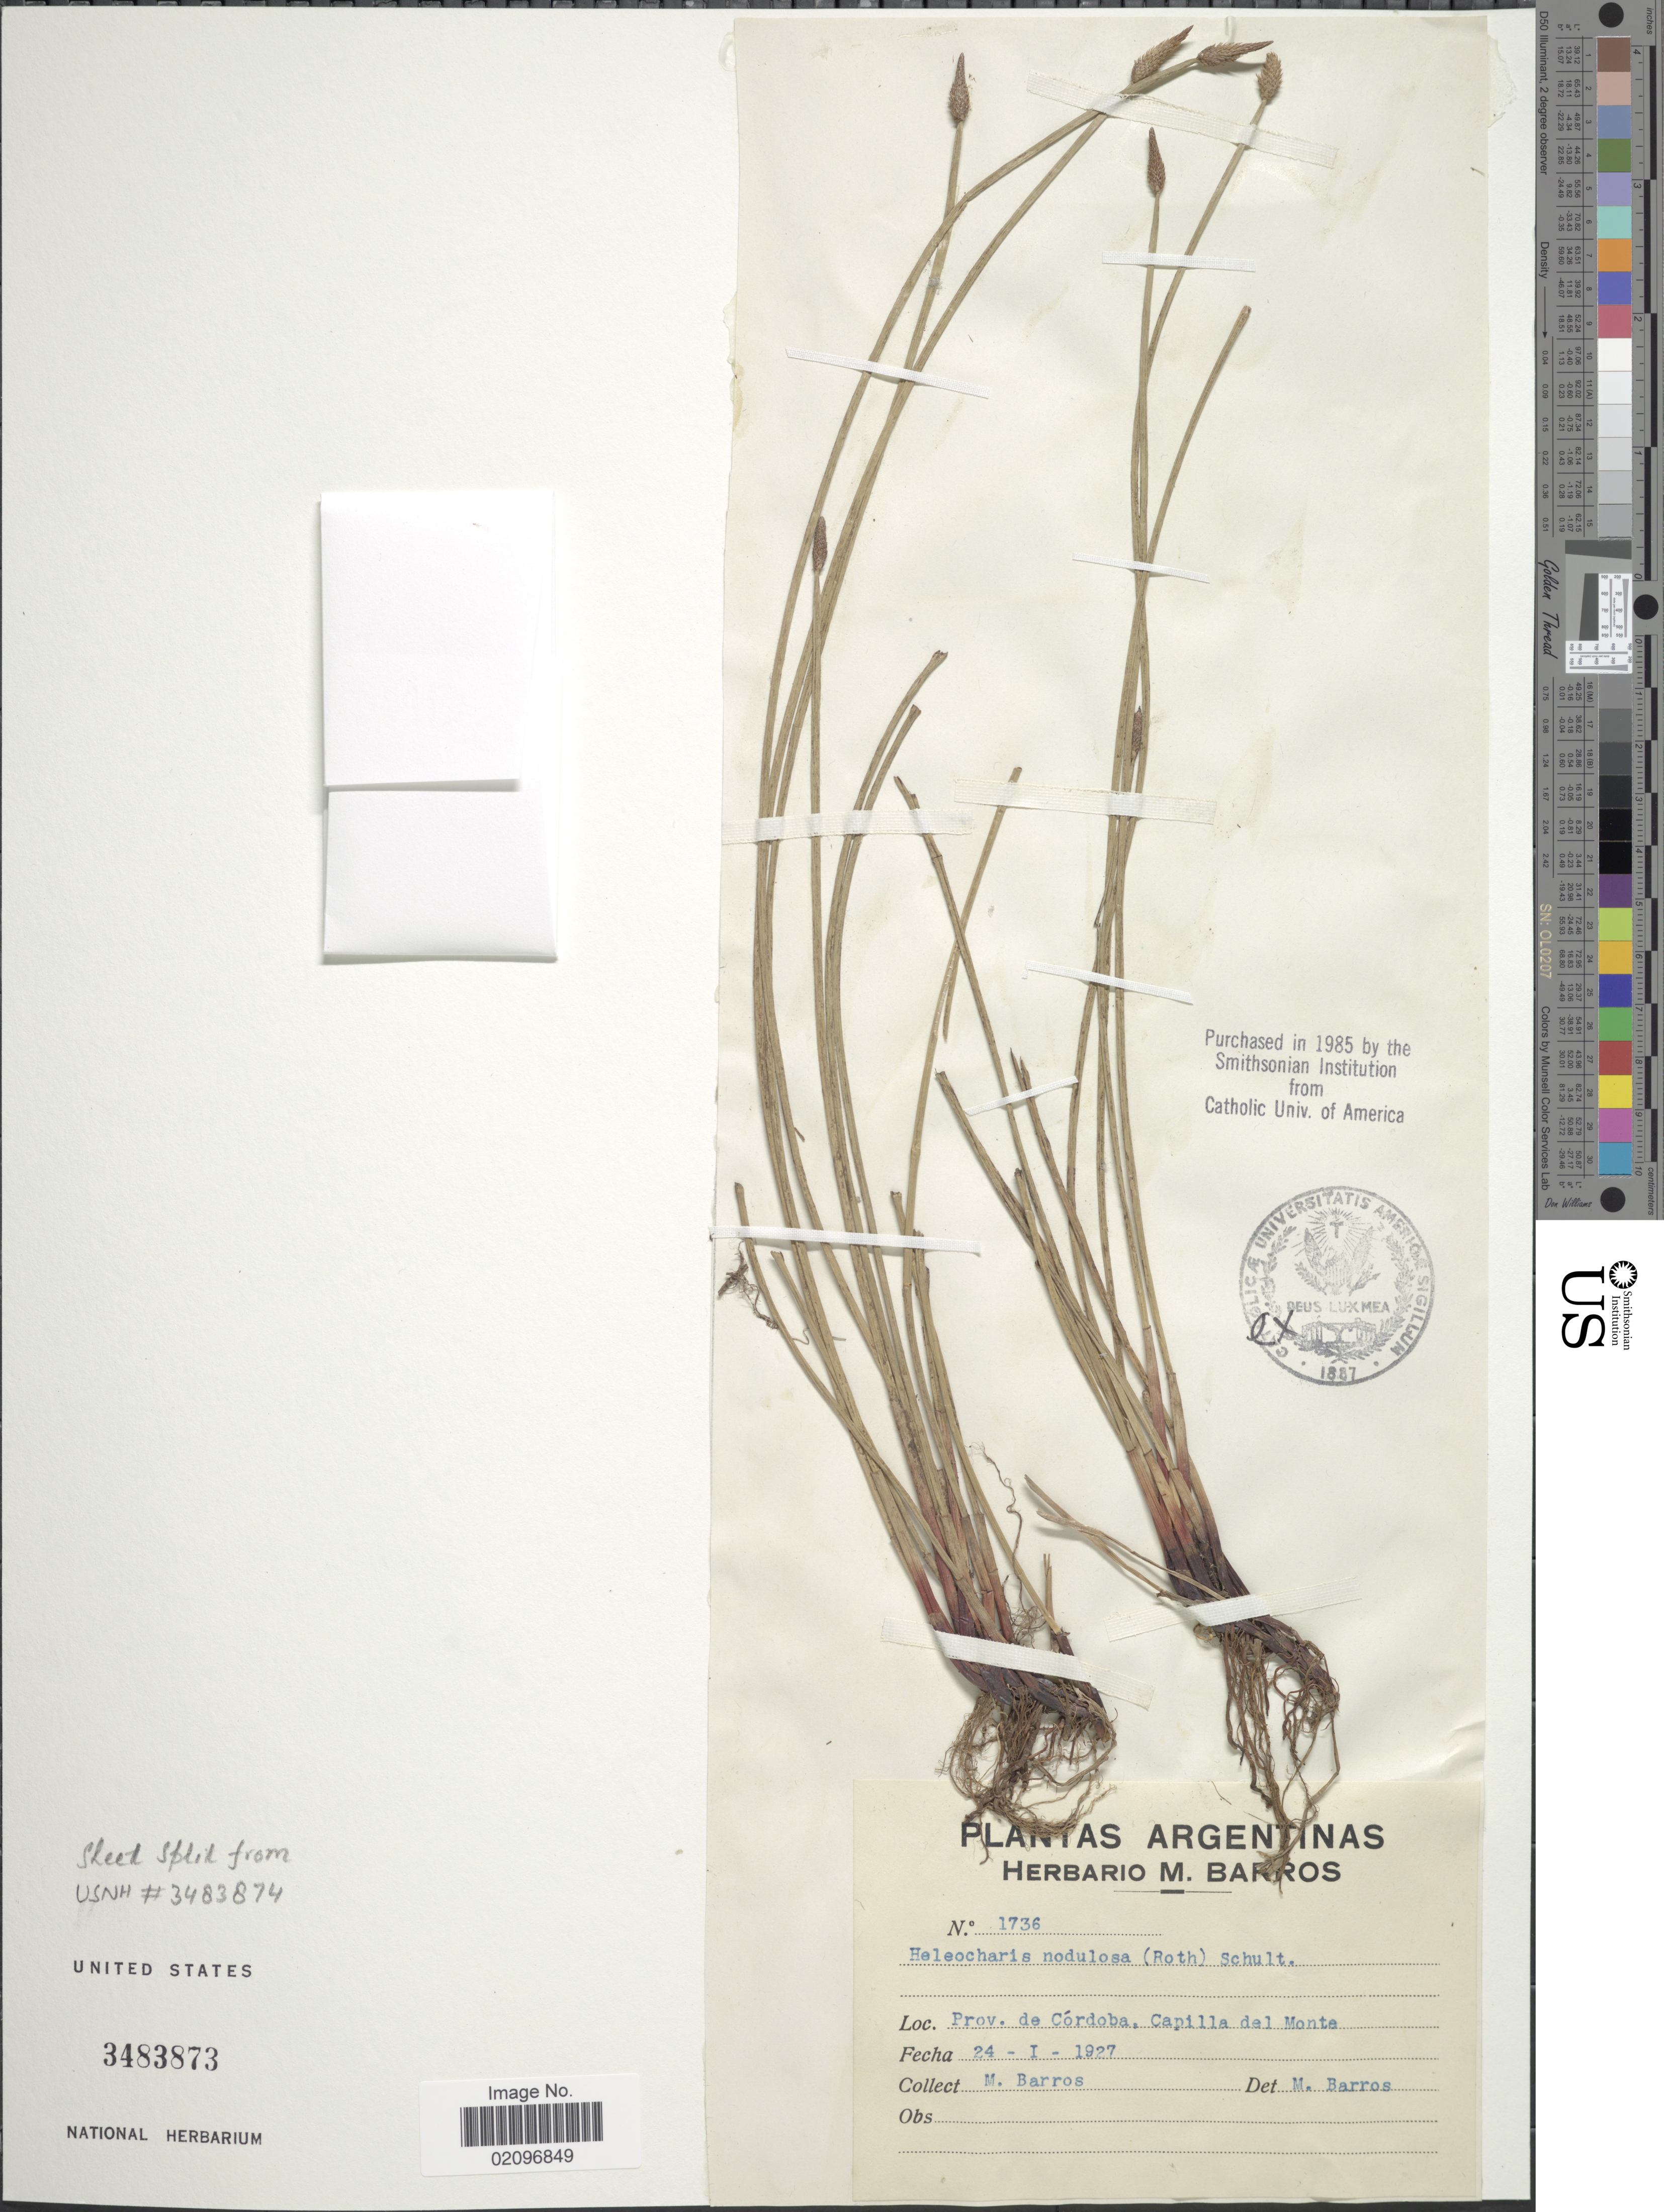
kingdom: Plantae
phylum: Tracheophyta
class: Liliopsida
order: Poales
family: Cyperaceae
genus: Eleocharis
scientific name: Eleocharis montana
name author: (Kunth) Roem. & Schult.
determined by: Strong, Mark T., (BOT), Smithsonian Institution - National Museum of Natural History (UNITED STATES)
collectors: M. Barros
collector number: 1736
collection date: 1927-01-24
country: Argentina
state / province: Cordoba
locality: Prov. de Cordoba, Capilla del Monte.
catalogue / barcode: US 3483873